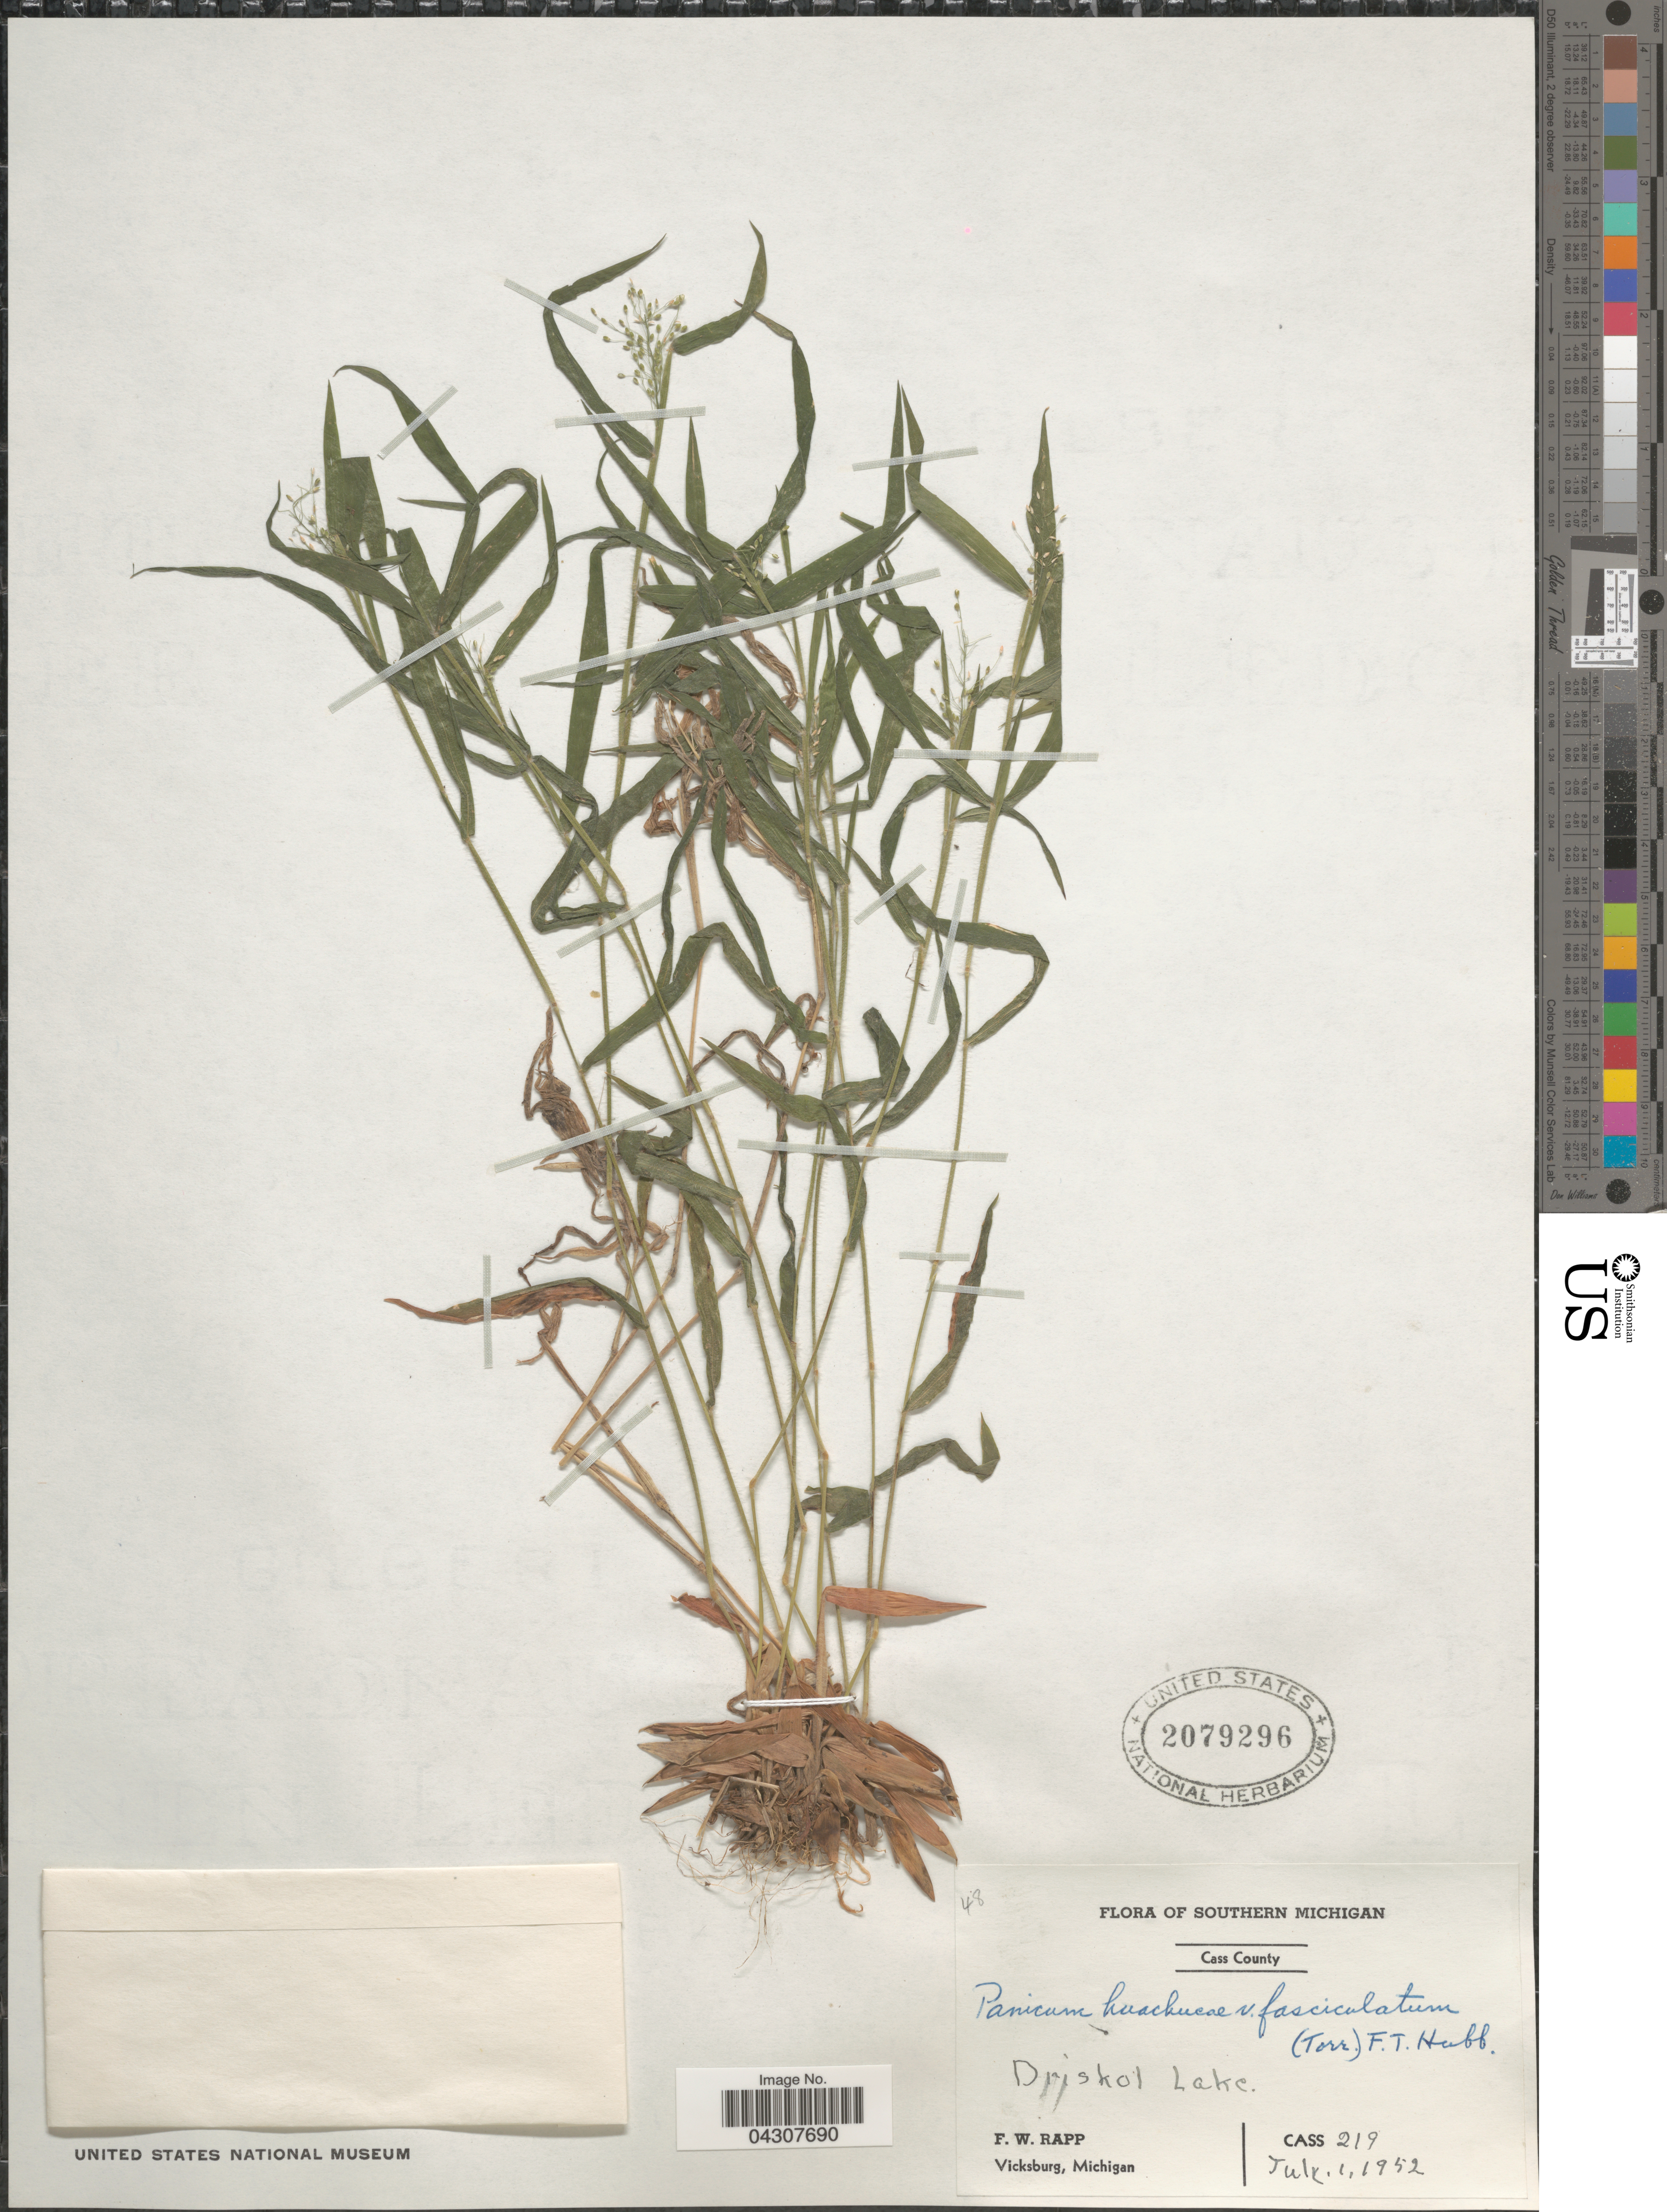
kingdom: Plantae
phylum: Tracheophyta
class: Liliopsida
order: Poales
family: Poaceae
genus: Dichanthelium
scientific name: Dichanthelium acuminatum var. acuminatum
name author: (Sw.) Gould & C.A. Clark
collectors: F. Rapp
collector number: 219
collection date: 1952-07-01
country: United States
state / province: Michigan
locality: Southern Michigan. Cass County. Driskol Lake. Cass.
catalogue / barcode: US 2079296